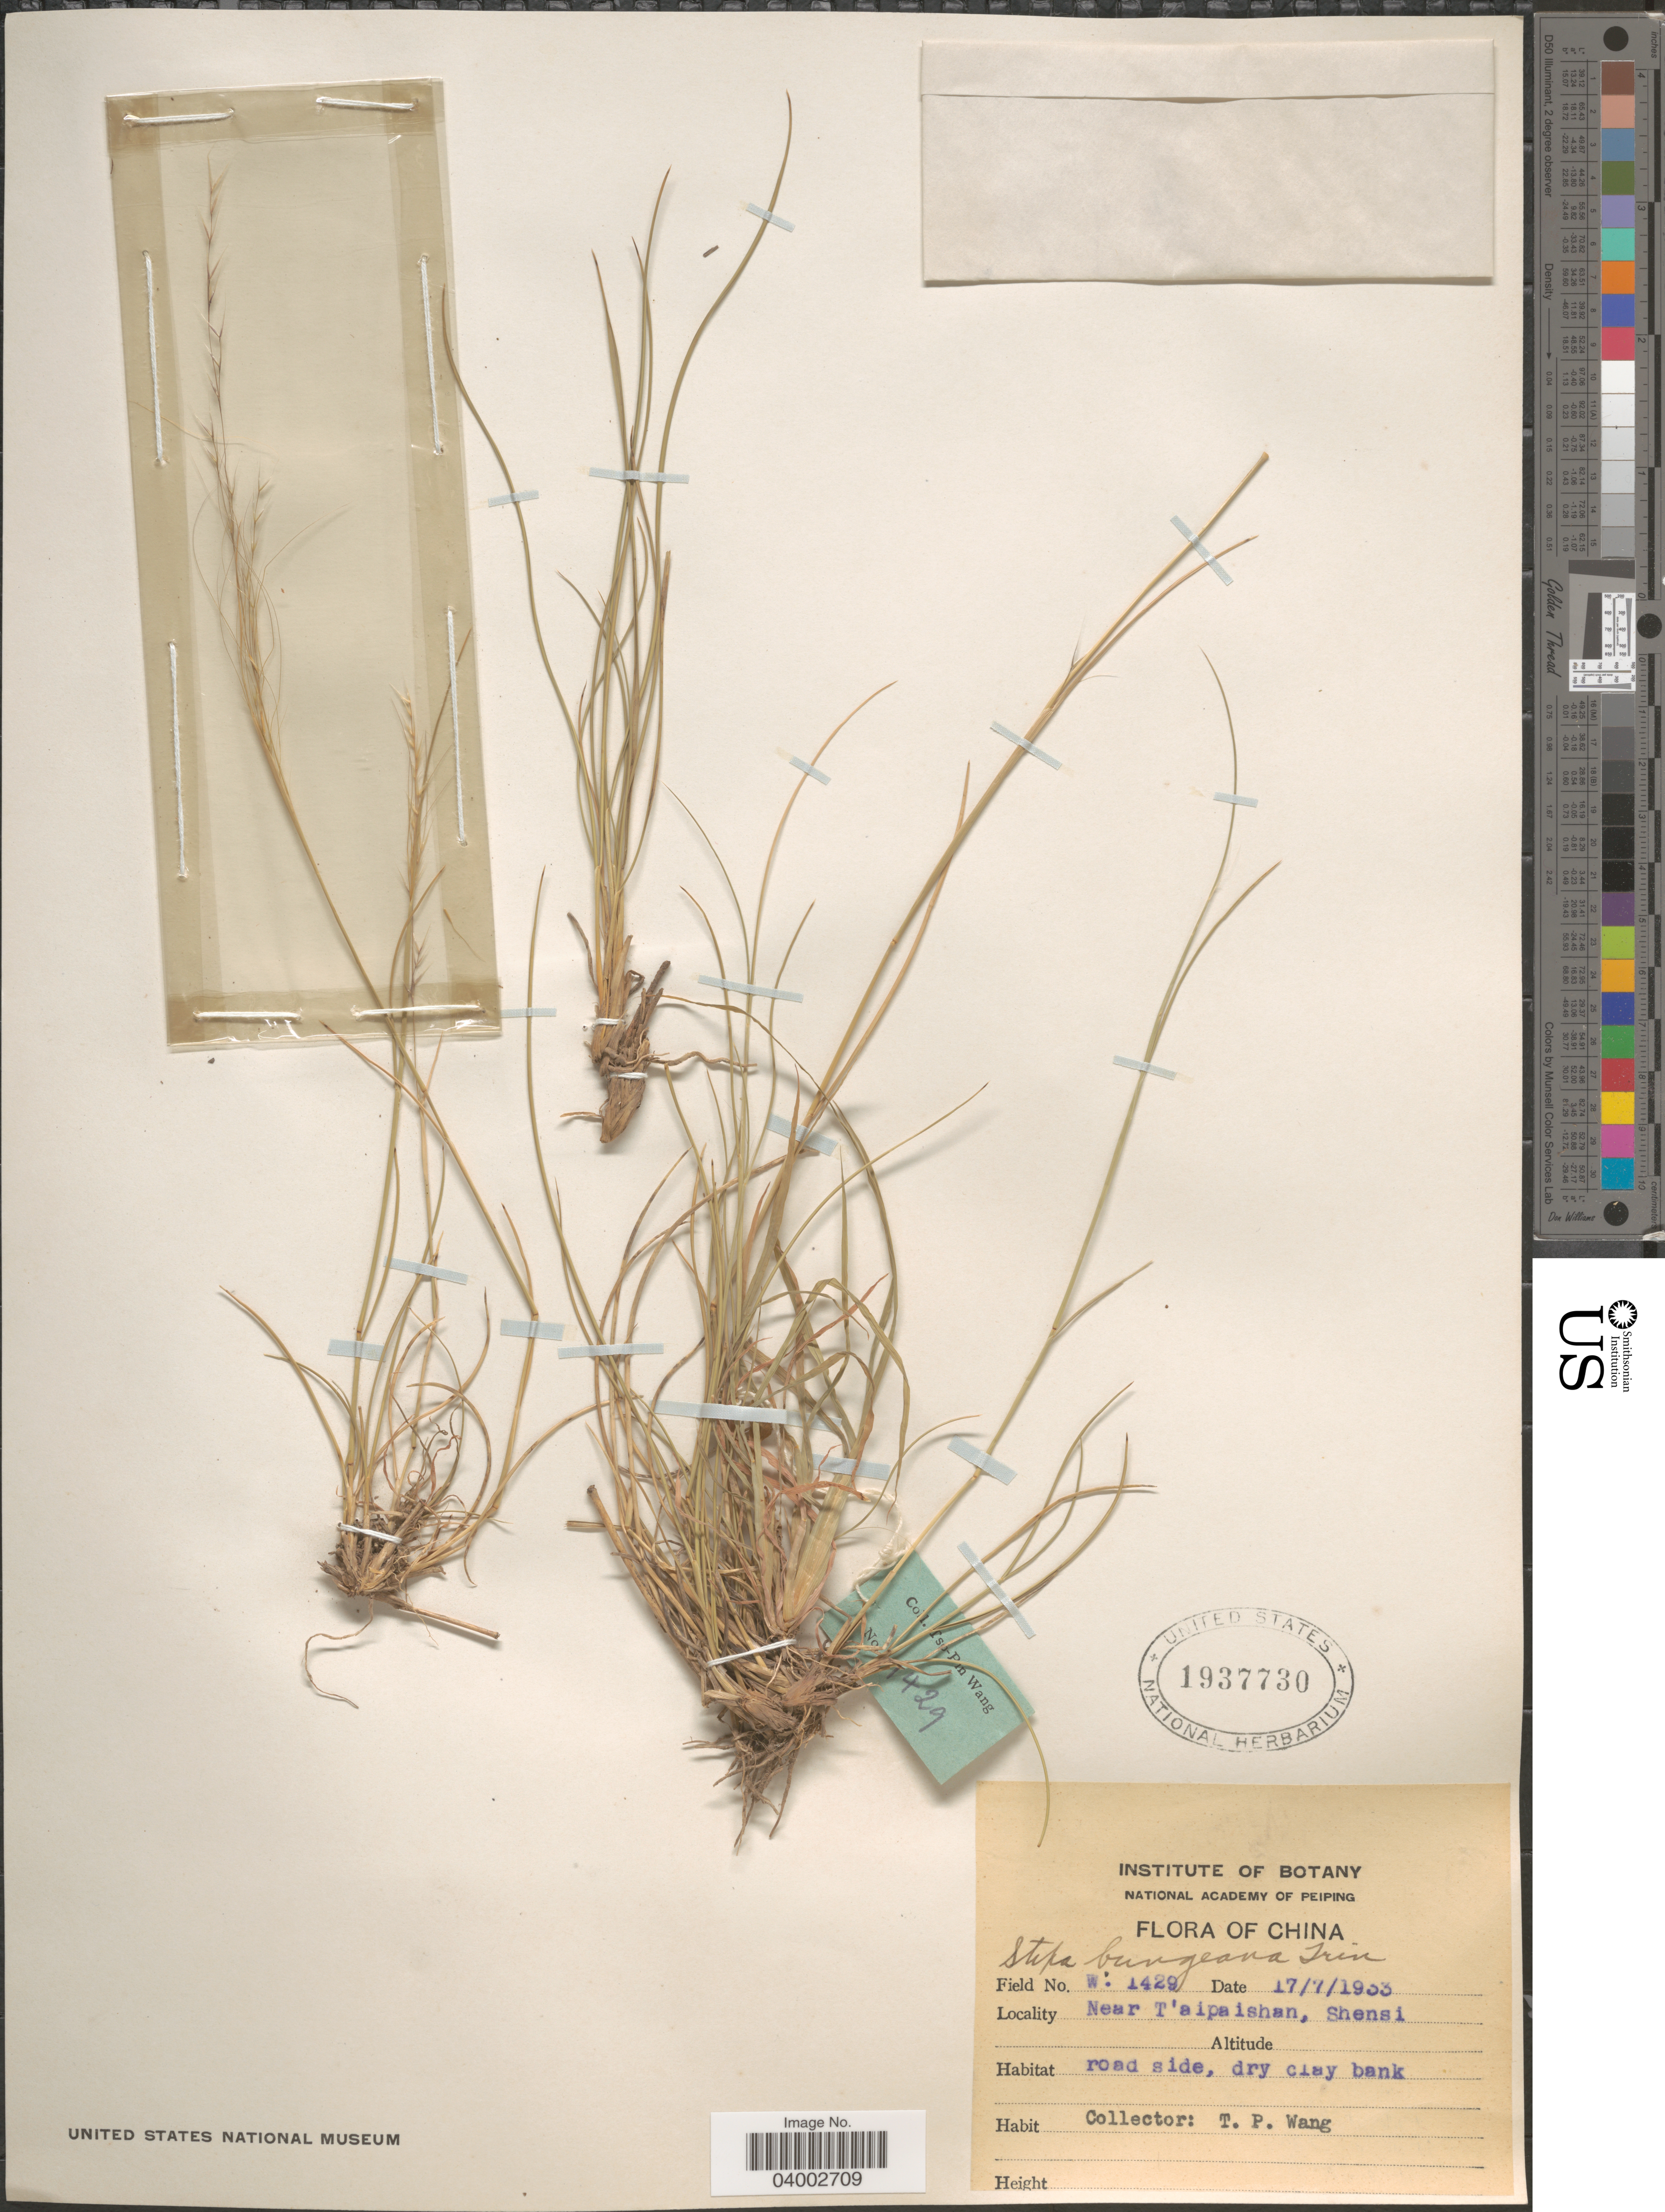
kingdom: Plantae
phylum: Tracheophyta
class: Liliopsida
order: Poales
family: Poaceae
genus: Stipa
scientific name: Stipa bungeana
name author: Trin.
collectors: T. Wang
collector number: W 1429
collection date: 1933-07-17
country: China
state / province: Shaanxi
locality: Near T'aipaishan, Shensi.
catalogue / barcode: US 1937730